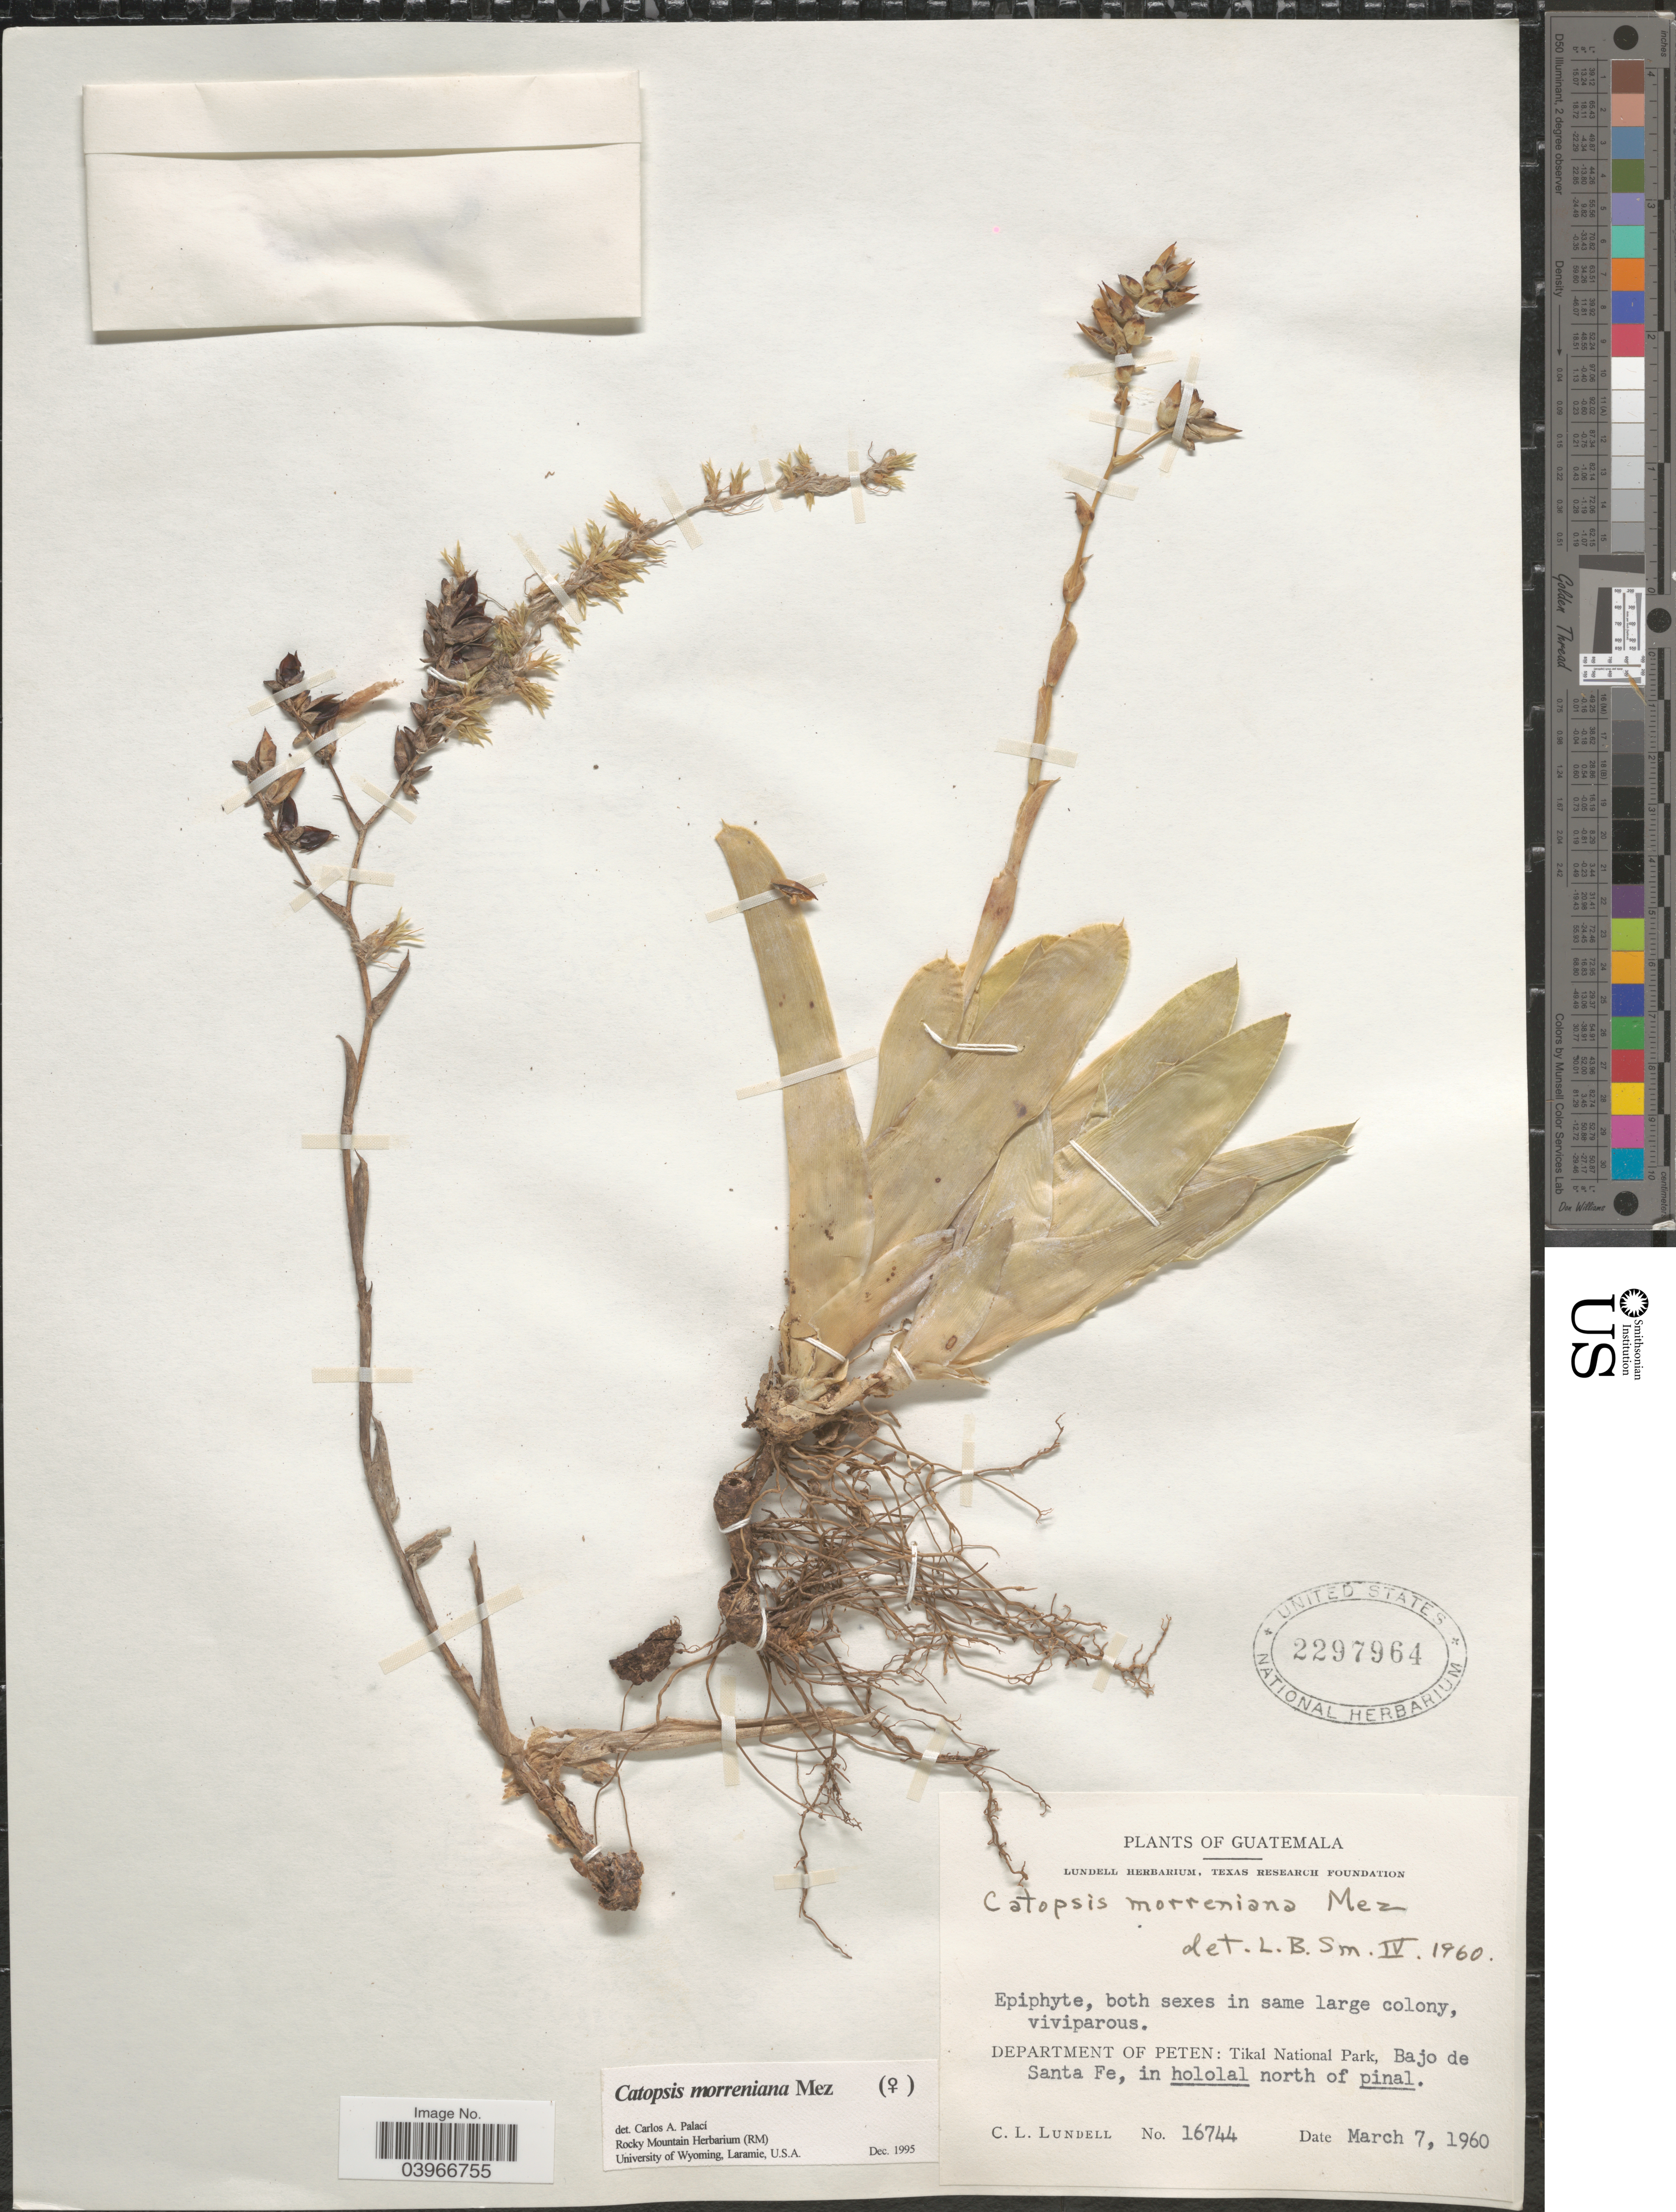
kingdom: Plantae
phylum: Tracheophyta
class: Liliopsida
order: Poales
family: Bromeliaceae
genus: Catopsis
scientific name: Catopsis morreniana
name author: Mez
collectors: C. L. Lundell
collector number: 16744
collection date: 1960-03-07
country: Guatemala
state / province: El Peten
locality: Department of Peten: Tikal National Park, Bajo de Santa Fe, in hololal north of pinal.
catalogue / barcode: US 2297964